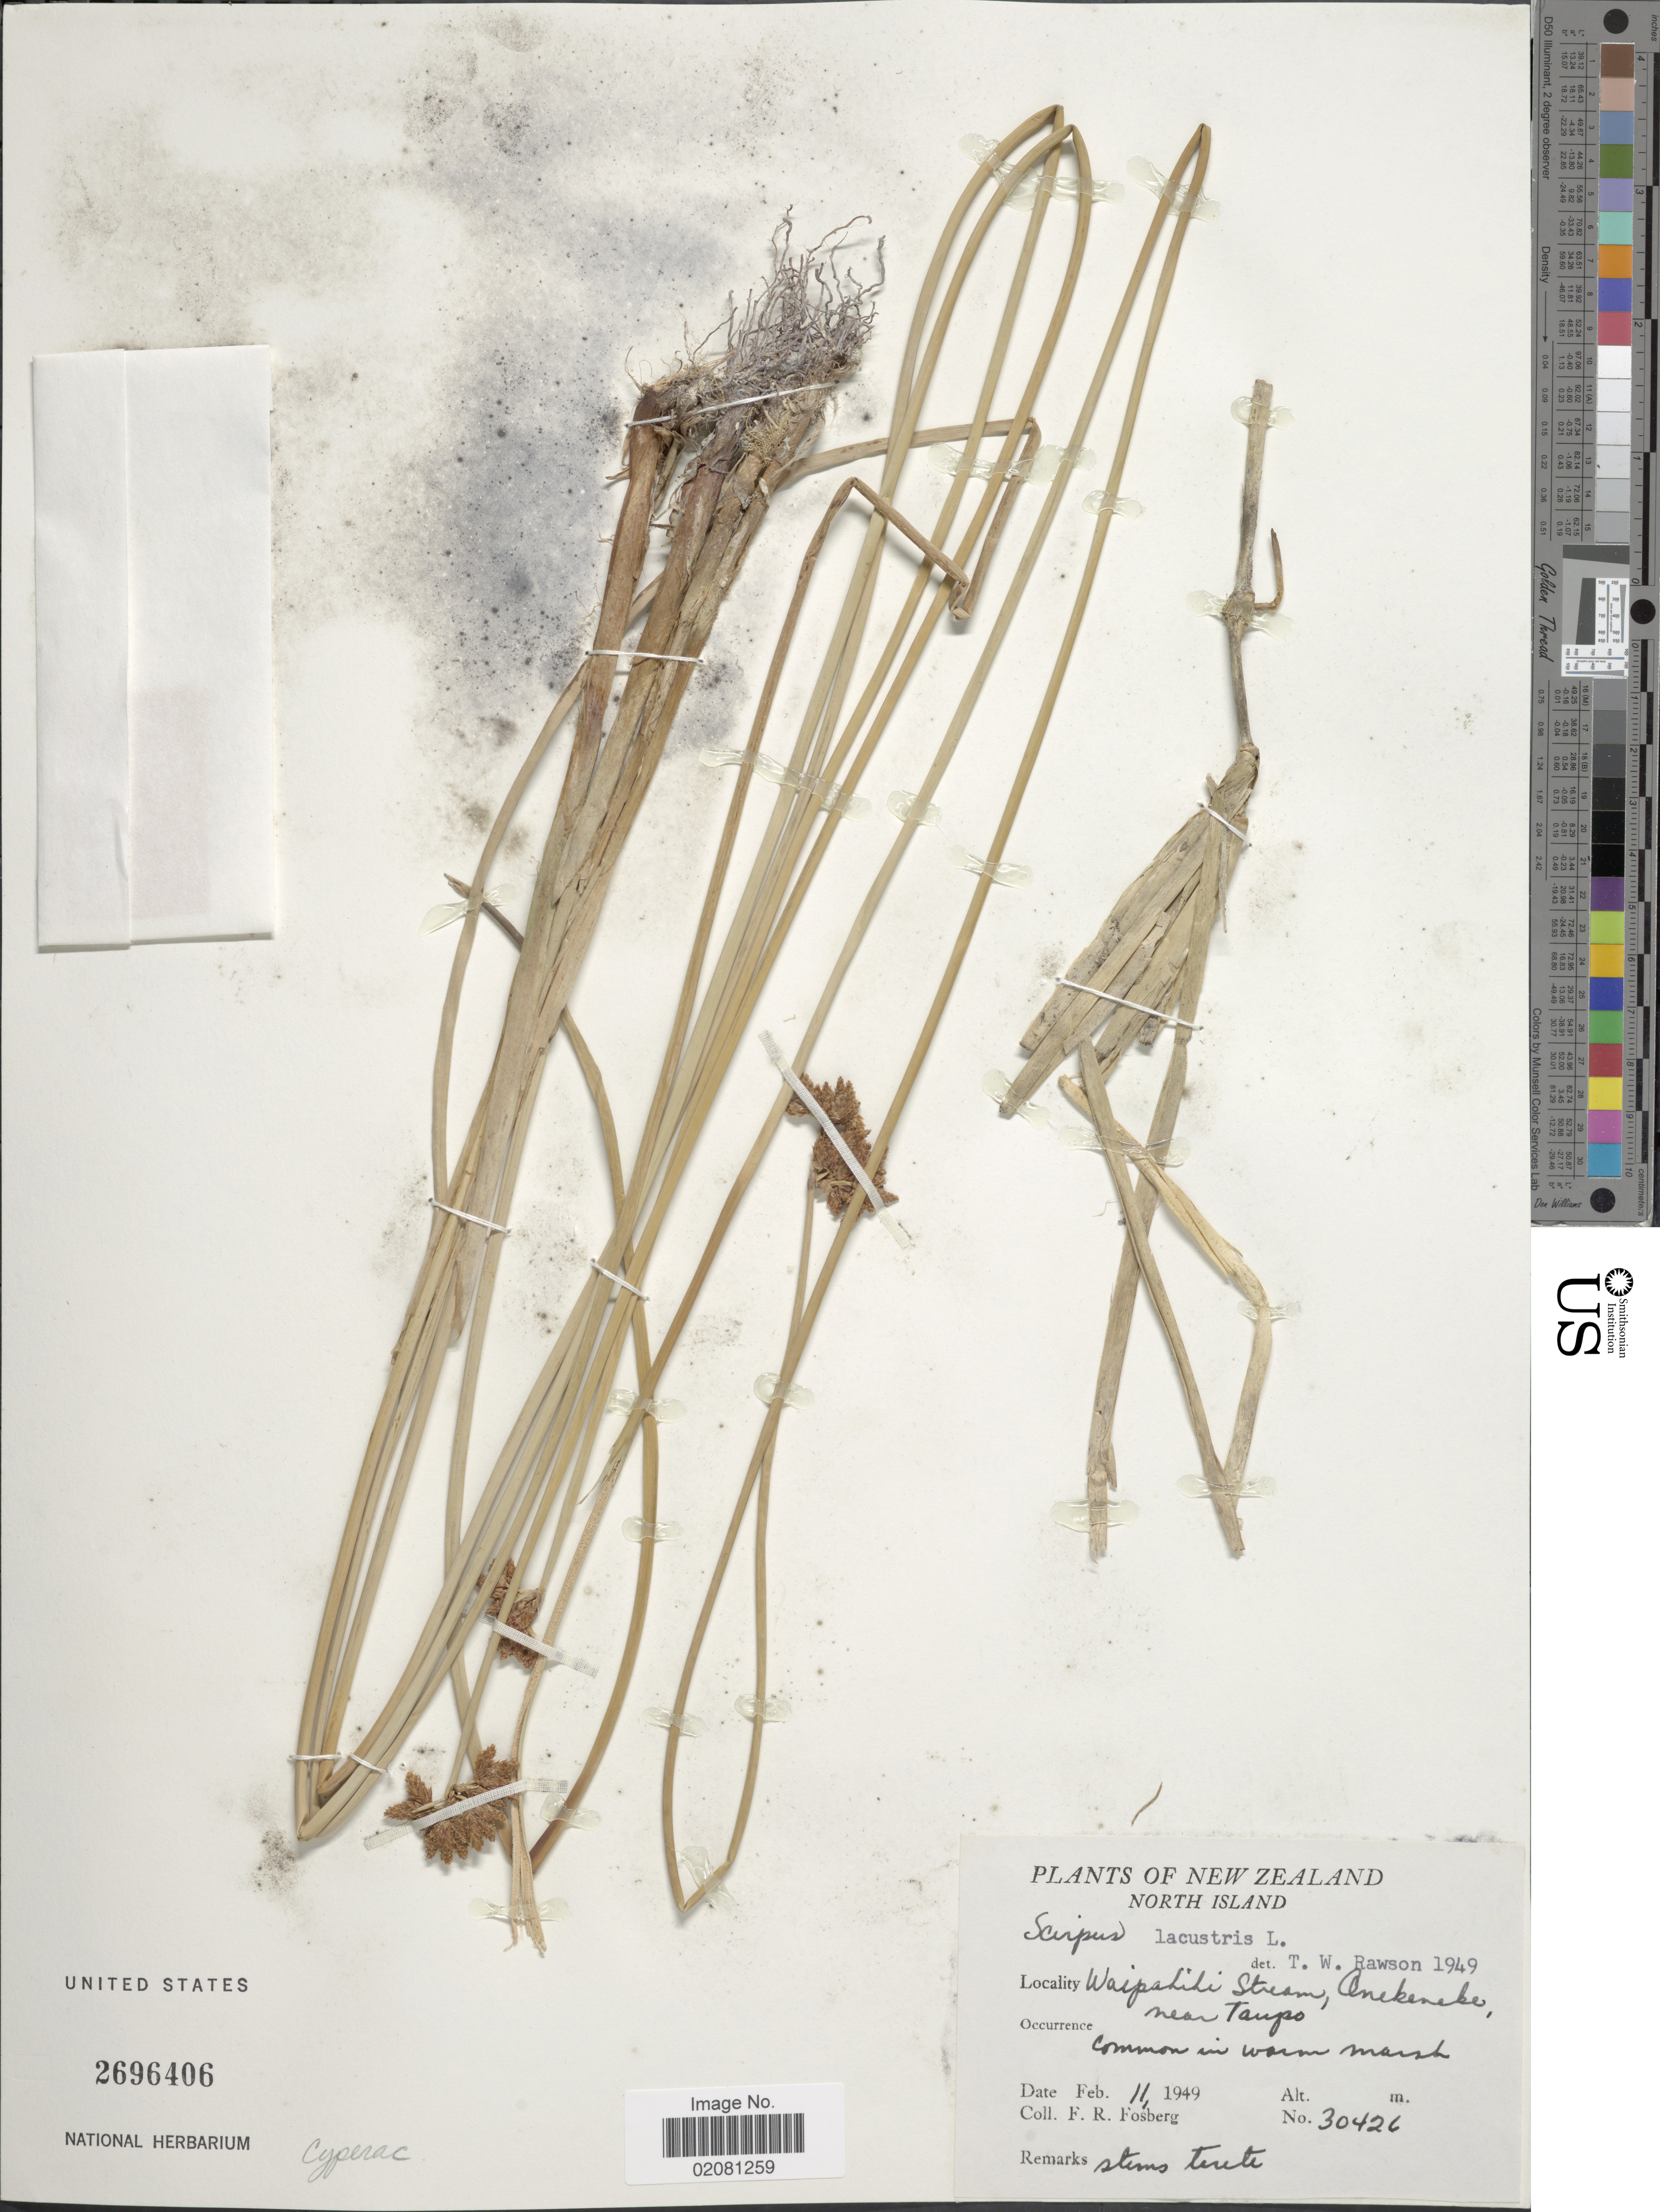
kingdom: Plantae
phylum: Tracheophyta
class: Liliopsida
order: Poales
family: Cyperaceae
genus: Schoenoplectus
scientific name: Schoenoplectus lacustris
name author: (L.) Palla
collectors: F. R. Fosberg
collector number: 30426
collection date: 1949-02-11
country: New Zealand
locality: North Island. Waipahihi stream, Onekeneke near Taupo.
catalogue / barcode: US 2696406